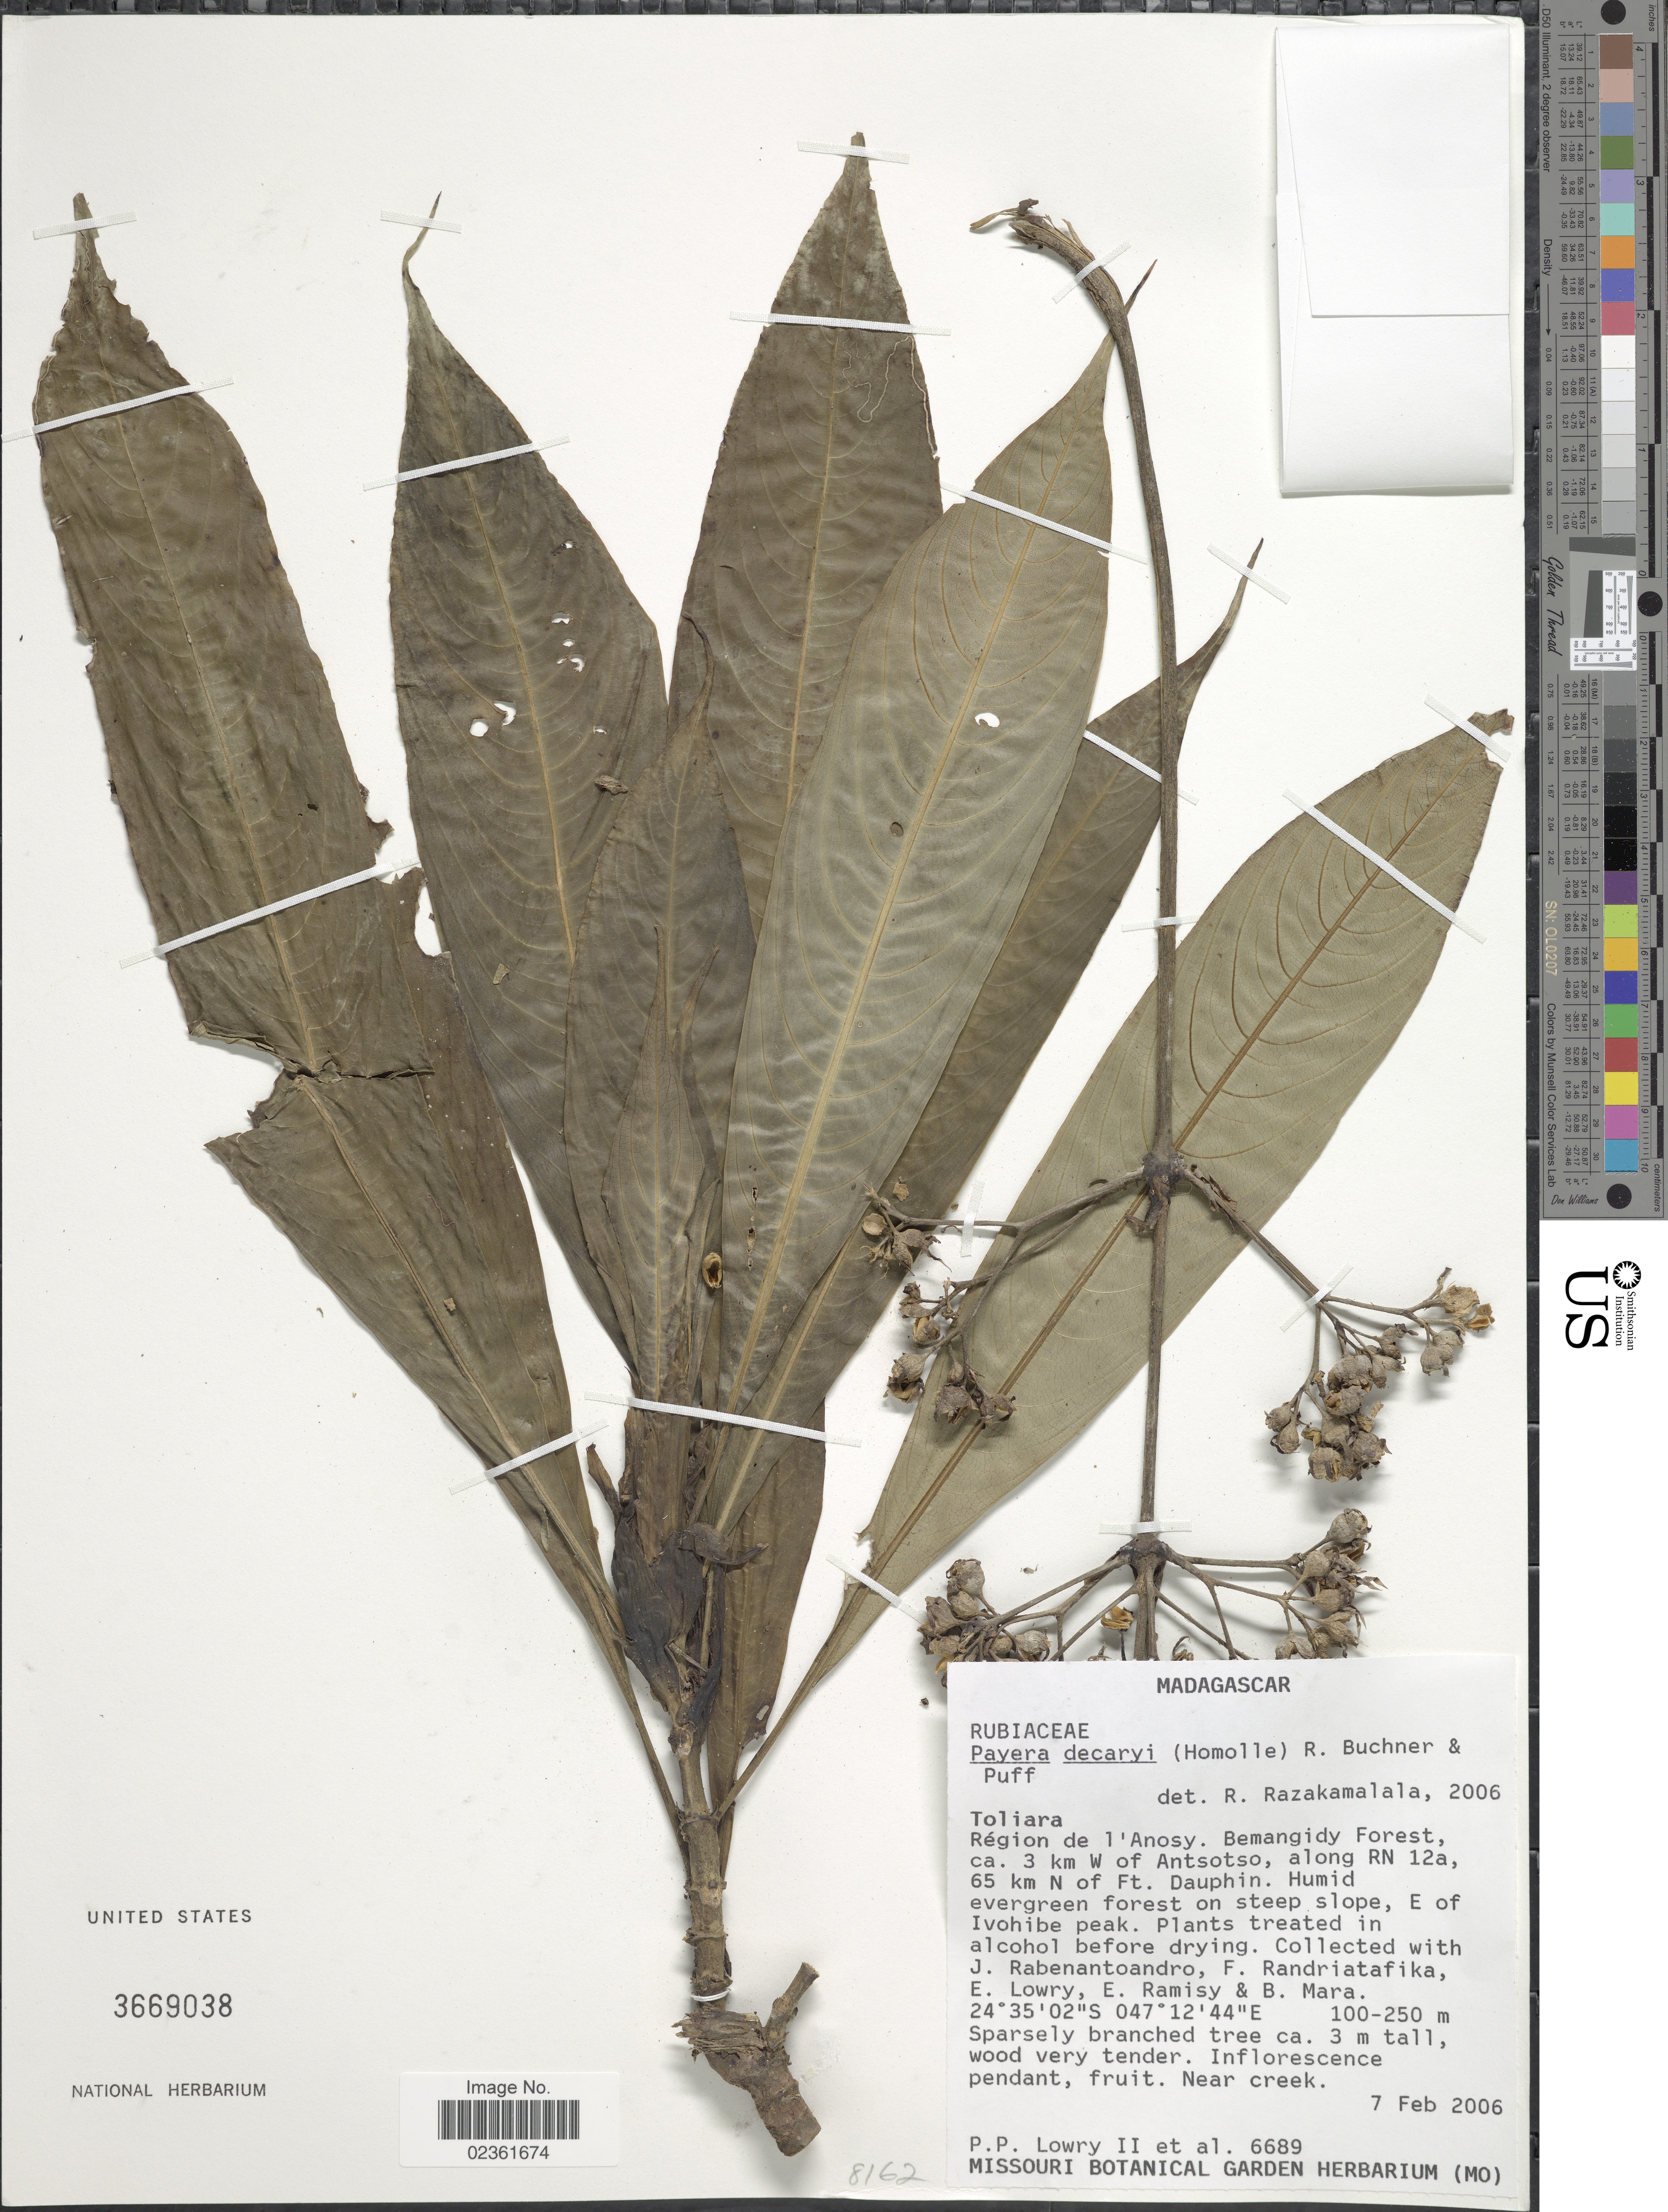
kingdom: Plantae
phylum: Tracheophyta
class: Magnoliopsida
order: Gentianales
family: Rubiaceae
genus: Payera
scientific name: Payera decaryi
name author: (Homolle) R. Buchner & Puff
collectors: P. P. Lowry, J. Rabenantoandro, F. Randriatafika, E. Lowry & et al.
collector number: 6689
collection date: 2006-02-07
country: Madagascar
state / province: Anosy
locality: Region de l'Anosy, Bemangidy Forest, ca. 3 km W of Antsotso, along RN 12a, 65 km N of Ft. Dauphin, humid evergreen forest on steep slope, E of Ivohibe peak.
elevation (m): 100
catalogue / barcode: US 3669038